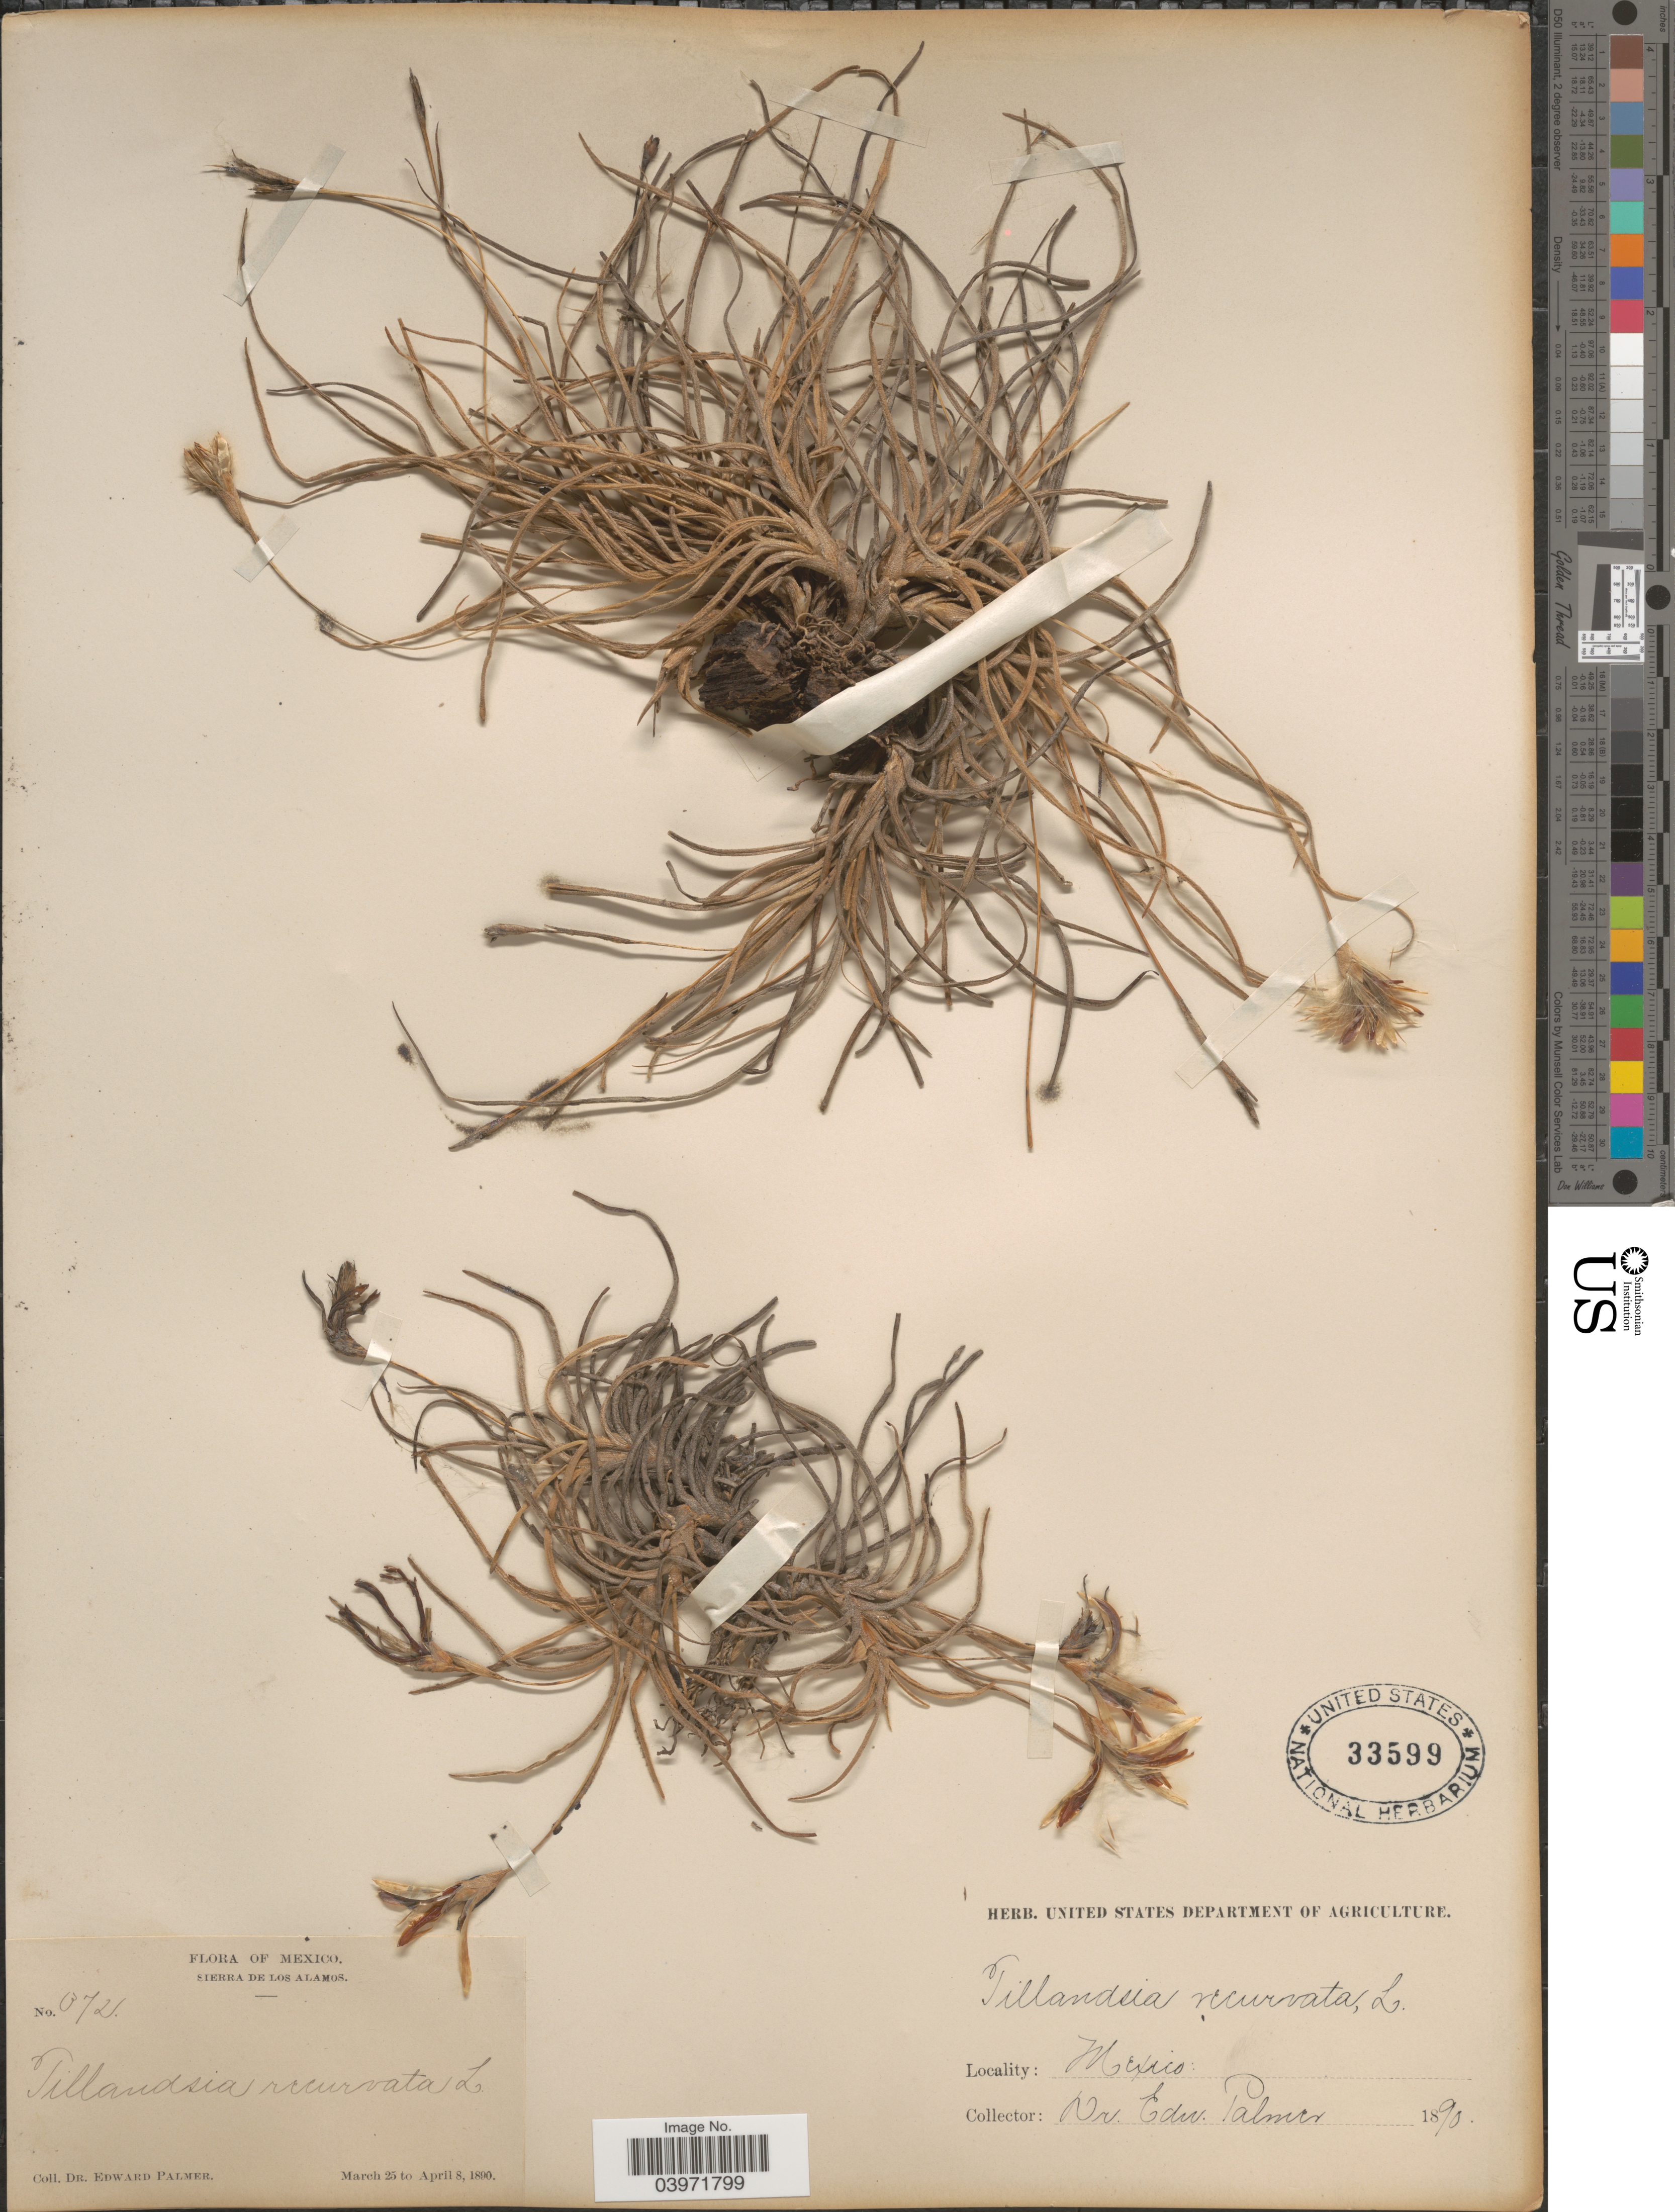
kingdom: Plantae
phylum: Tracheophyta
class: Liliopsida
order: Poales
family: Bromeliaceae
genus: Tillandsia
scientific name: Tillandsia recurvata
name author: L.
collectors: E. Palmer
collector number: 0721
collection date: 1890-03-25/1890-04-08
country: Mexico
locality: Sierra de los Alamos.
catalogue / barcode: US 33599